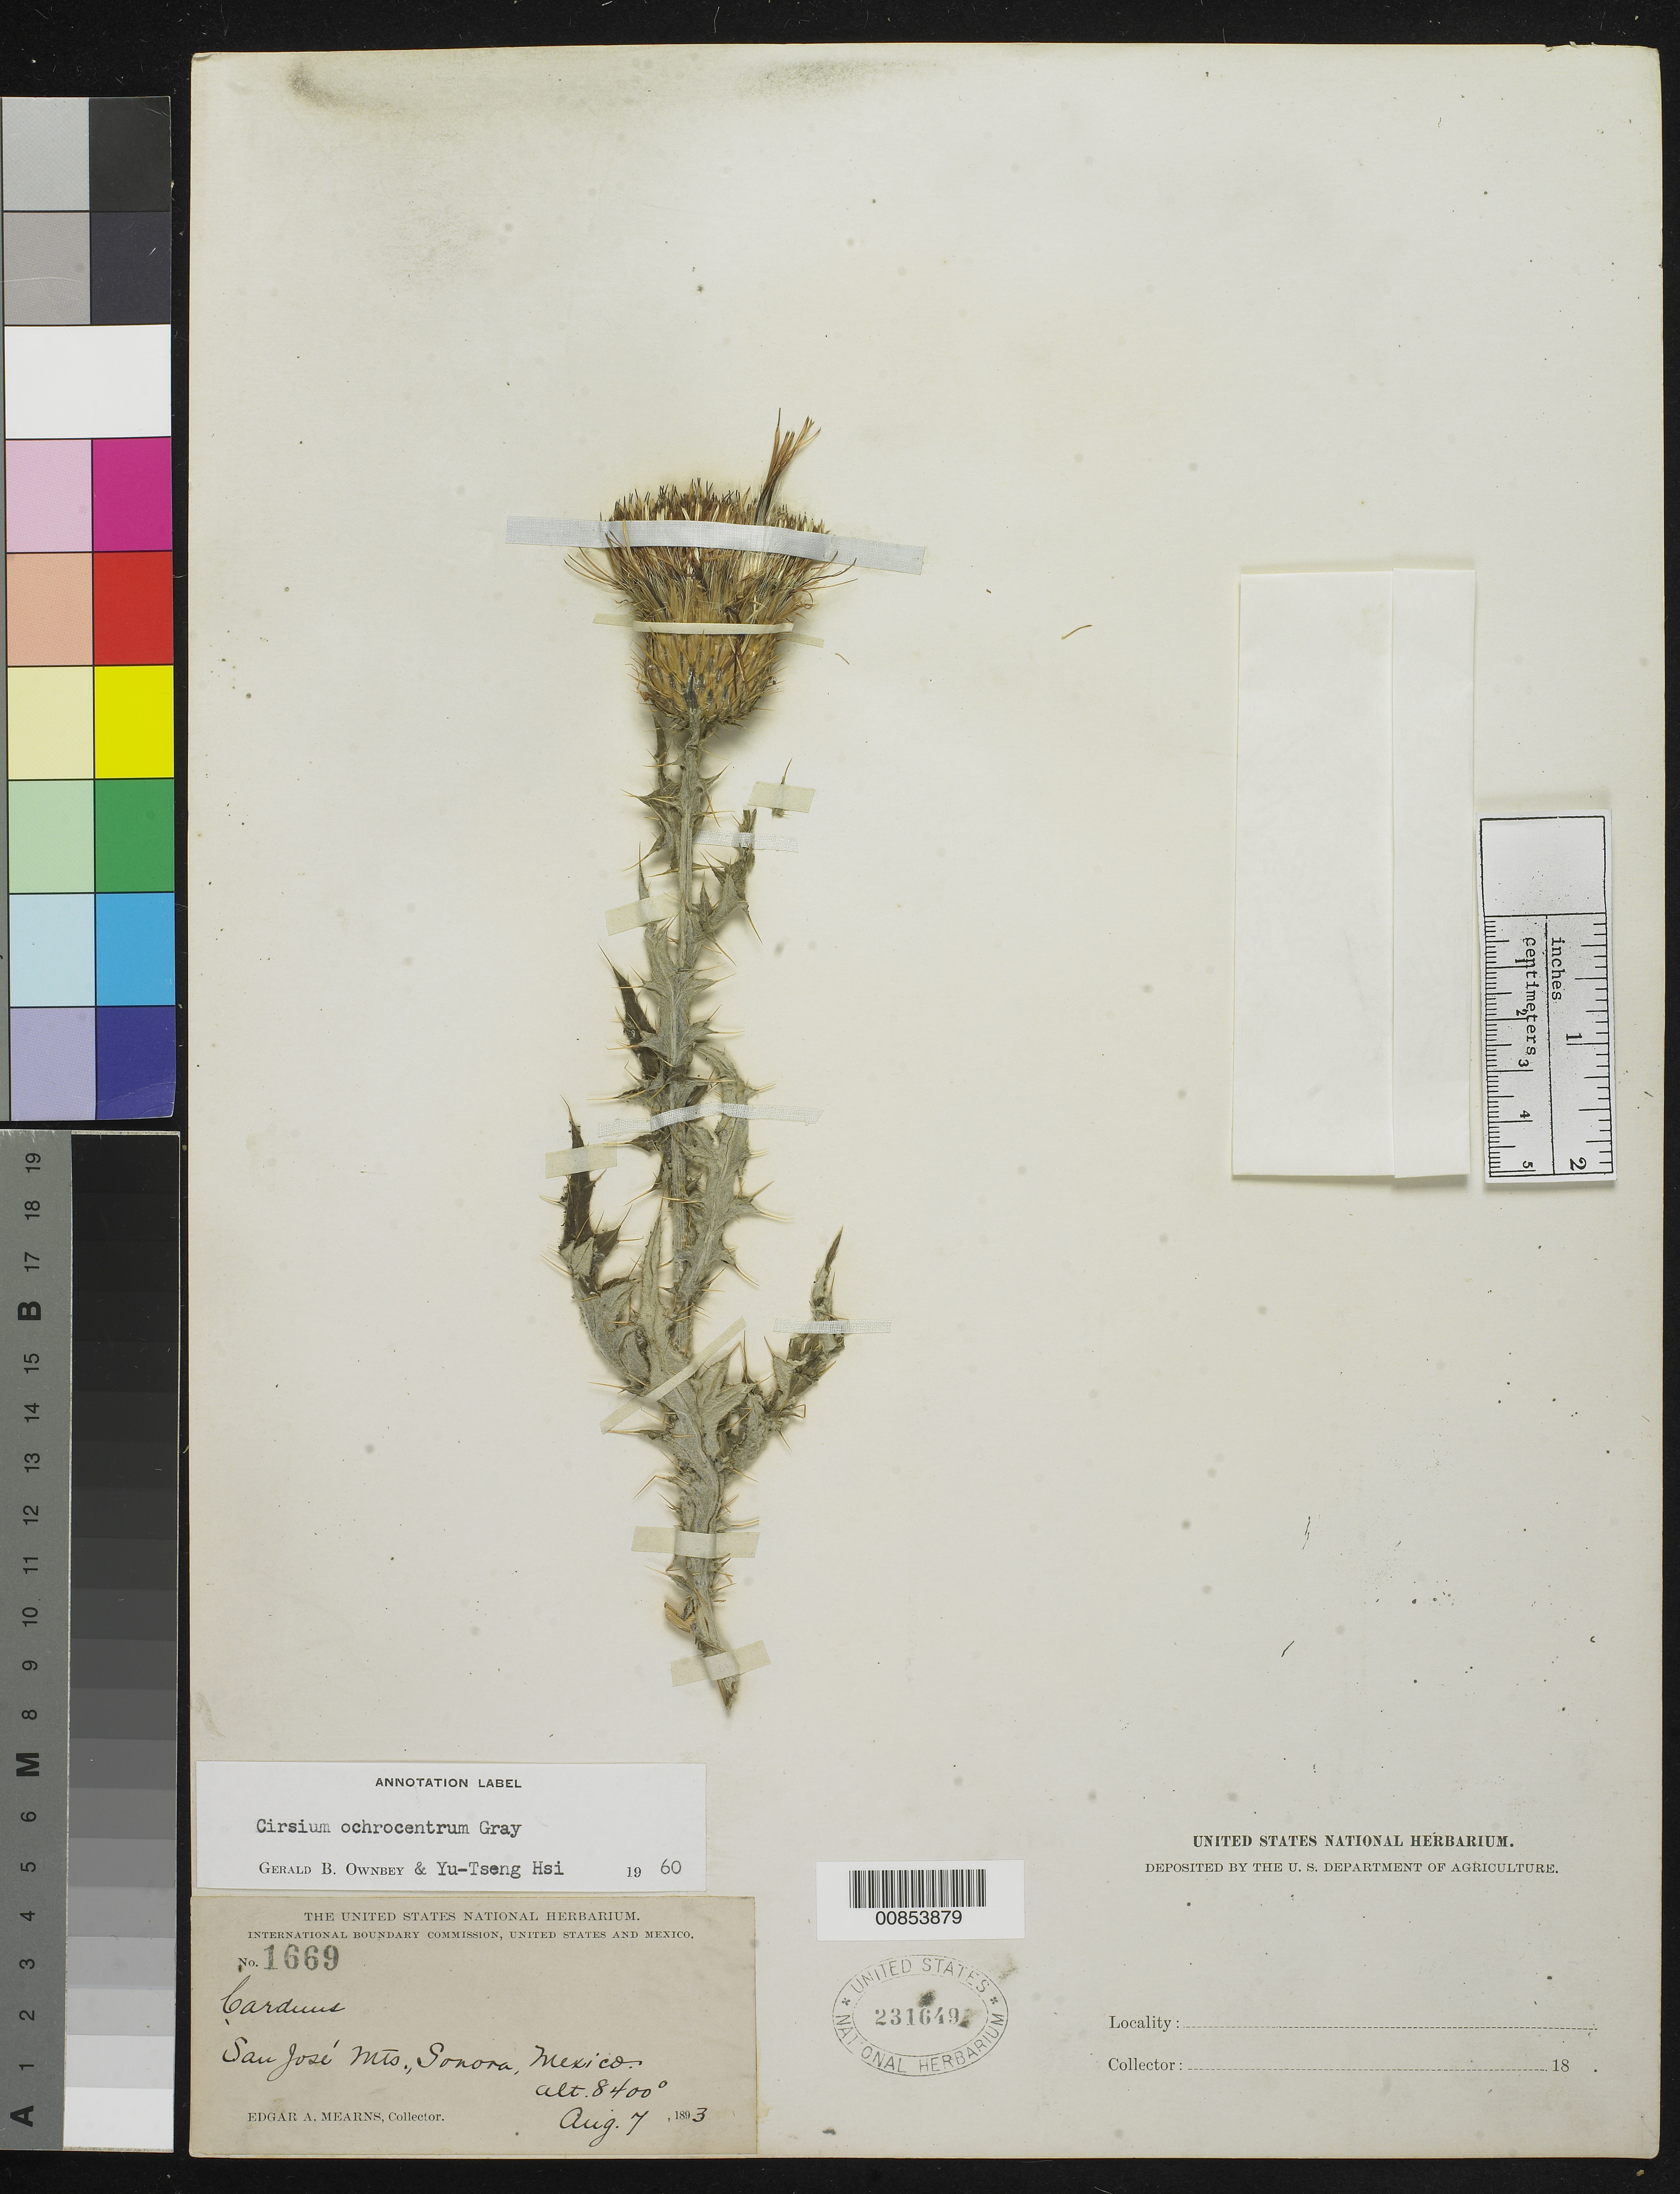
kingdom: Plantae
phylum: Tracheophyta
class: Magnoliopsida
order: Asterales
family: Asteraceae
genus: Cirsium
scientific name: Cirsium ochrocentrum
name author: A. Gray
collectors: E. A. Mearns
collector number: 1669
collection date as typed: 07 Aug 1893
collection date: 1893-08-07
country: Mexico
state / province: Sonora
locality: San José Mts., Sonora.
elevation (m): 2560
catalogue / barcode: US 231649